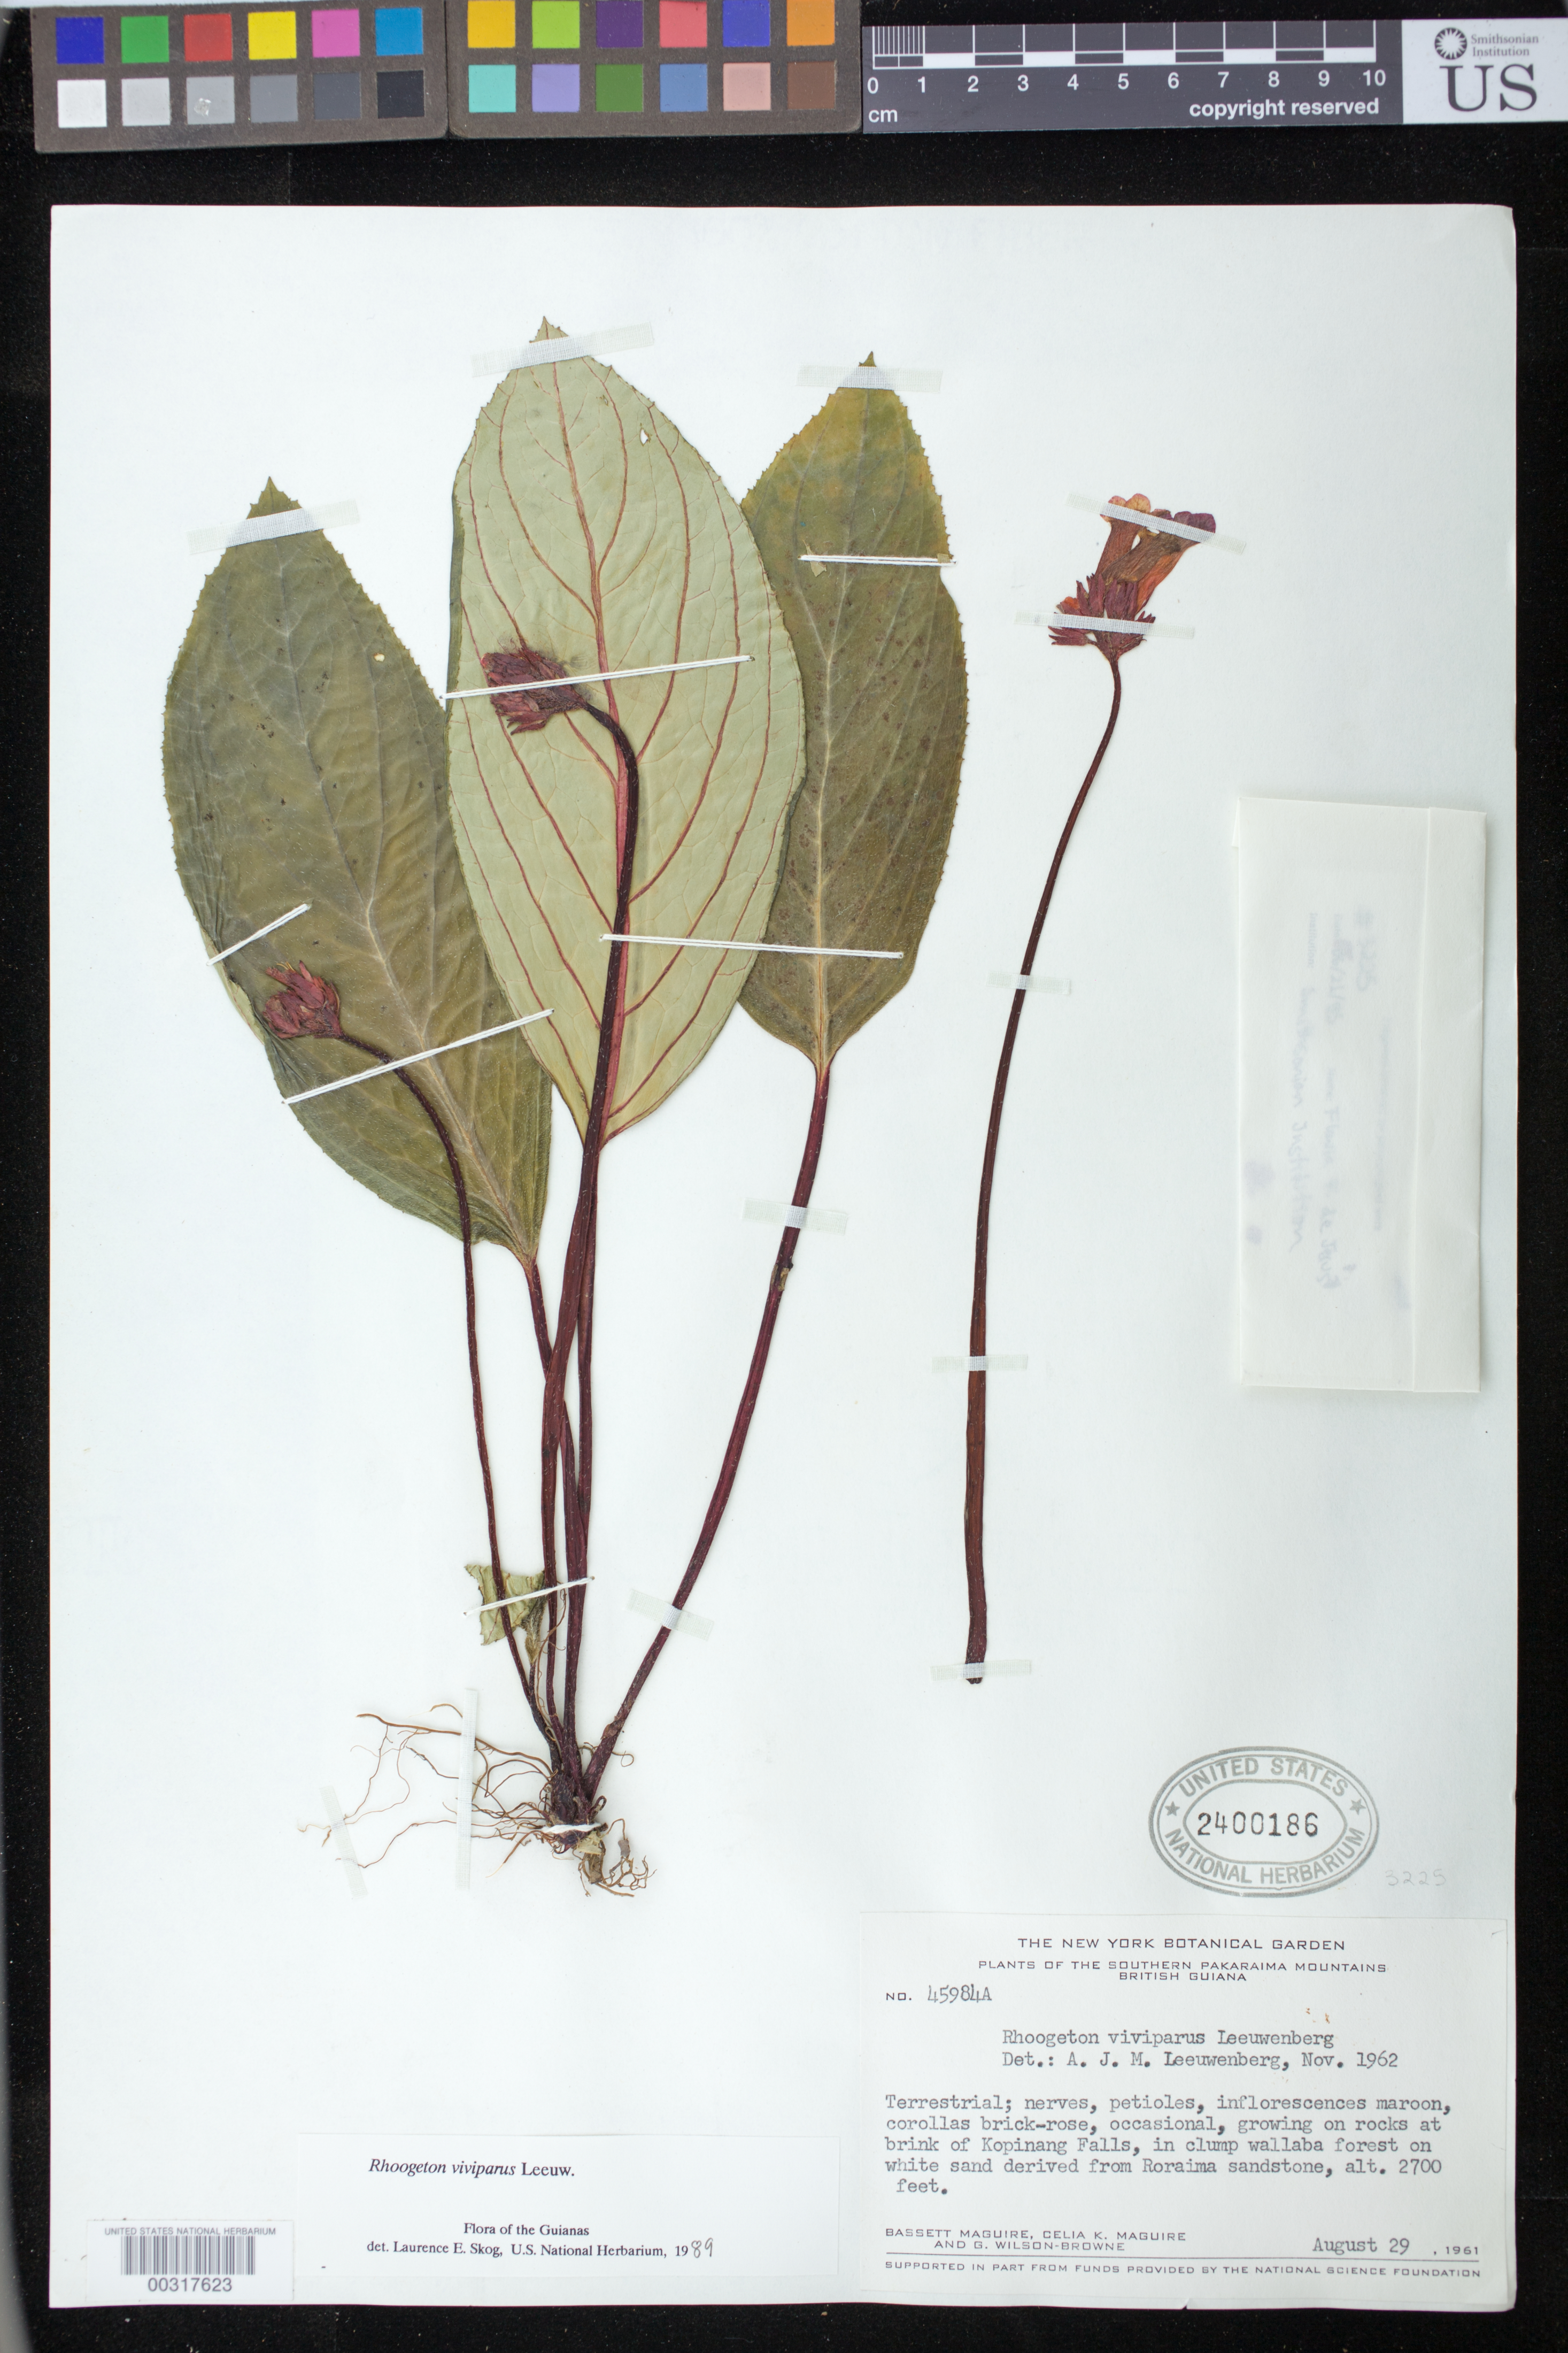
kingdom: Plantae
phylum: Tracheophyta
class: Magnoliopsida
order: Lamiales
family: Gesneriaceae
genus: Rhoogeton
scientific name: Rhoogeton viviparus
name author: Leeuwenb.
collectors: B. Maguire, C. K. Maguire & G. Wilson-Browne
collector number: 45984 A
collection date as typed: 29 Aug 1961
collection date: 1961-08-29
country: Guyana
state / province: Potaro-Siparuni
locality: Southern Pakaraima Mountains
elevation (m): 823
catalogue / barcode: US 2400186